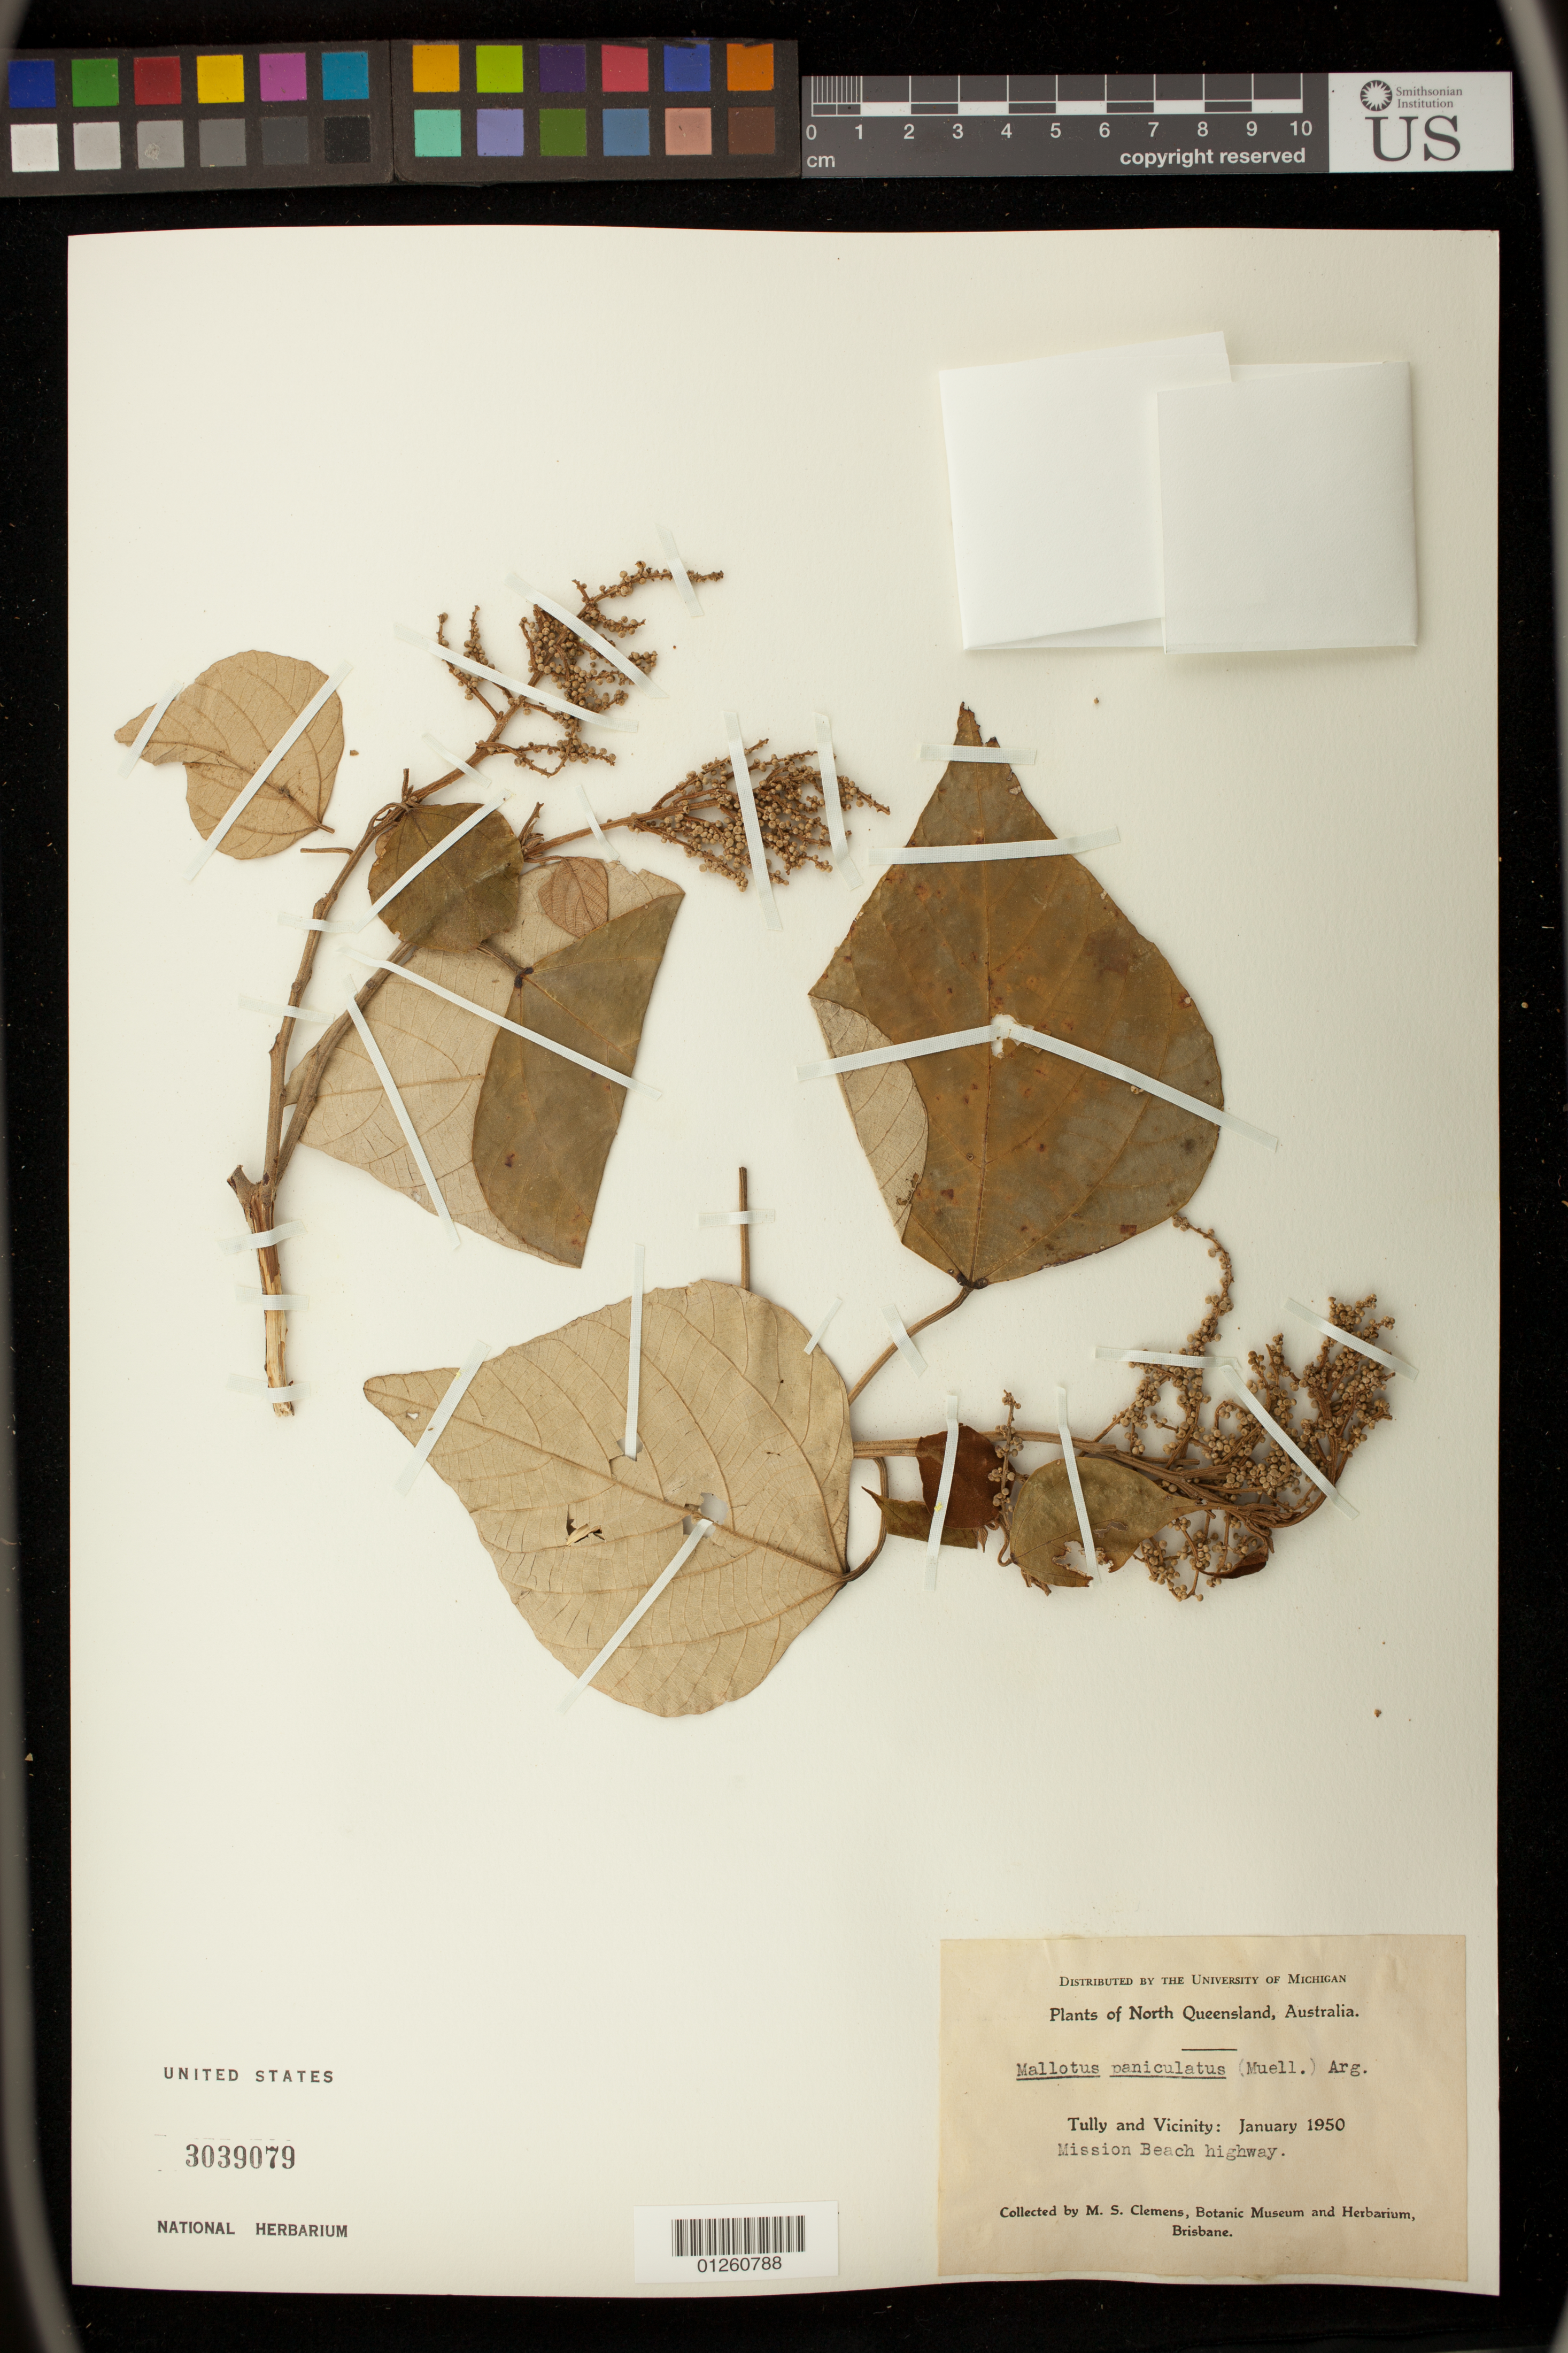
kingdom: Plantae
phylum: Tracheophyta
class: Magnoliopsida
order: Malpighiales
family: Euphorbiaceae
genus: Mallotus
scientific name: Mallotus paniculatus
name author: (Lam.) Müll. Arg.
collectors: M. S. Clemens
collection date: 1950-01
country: Australia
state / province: Queensland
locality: Tully and Vicinity: Mission Beach highway.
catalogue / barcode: US 3039079